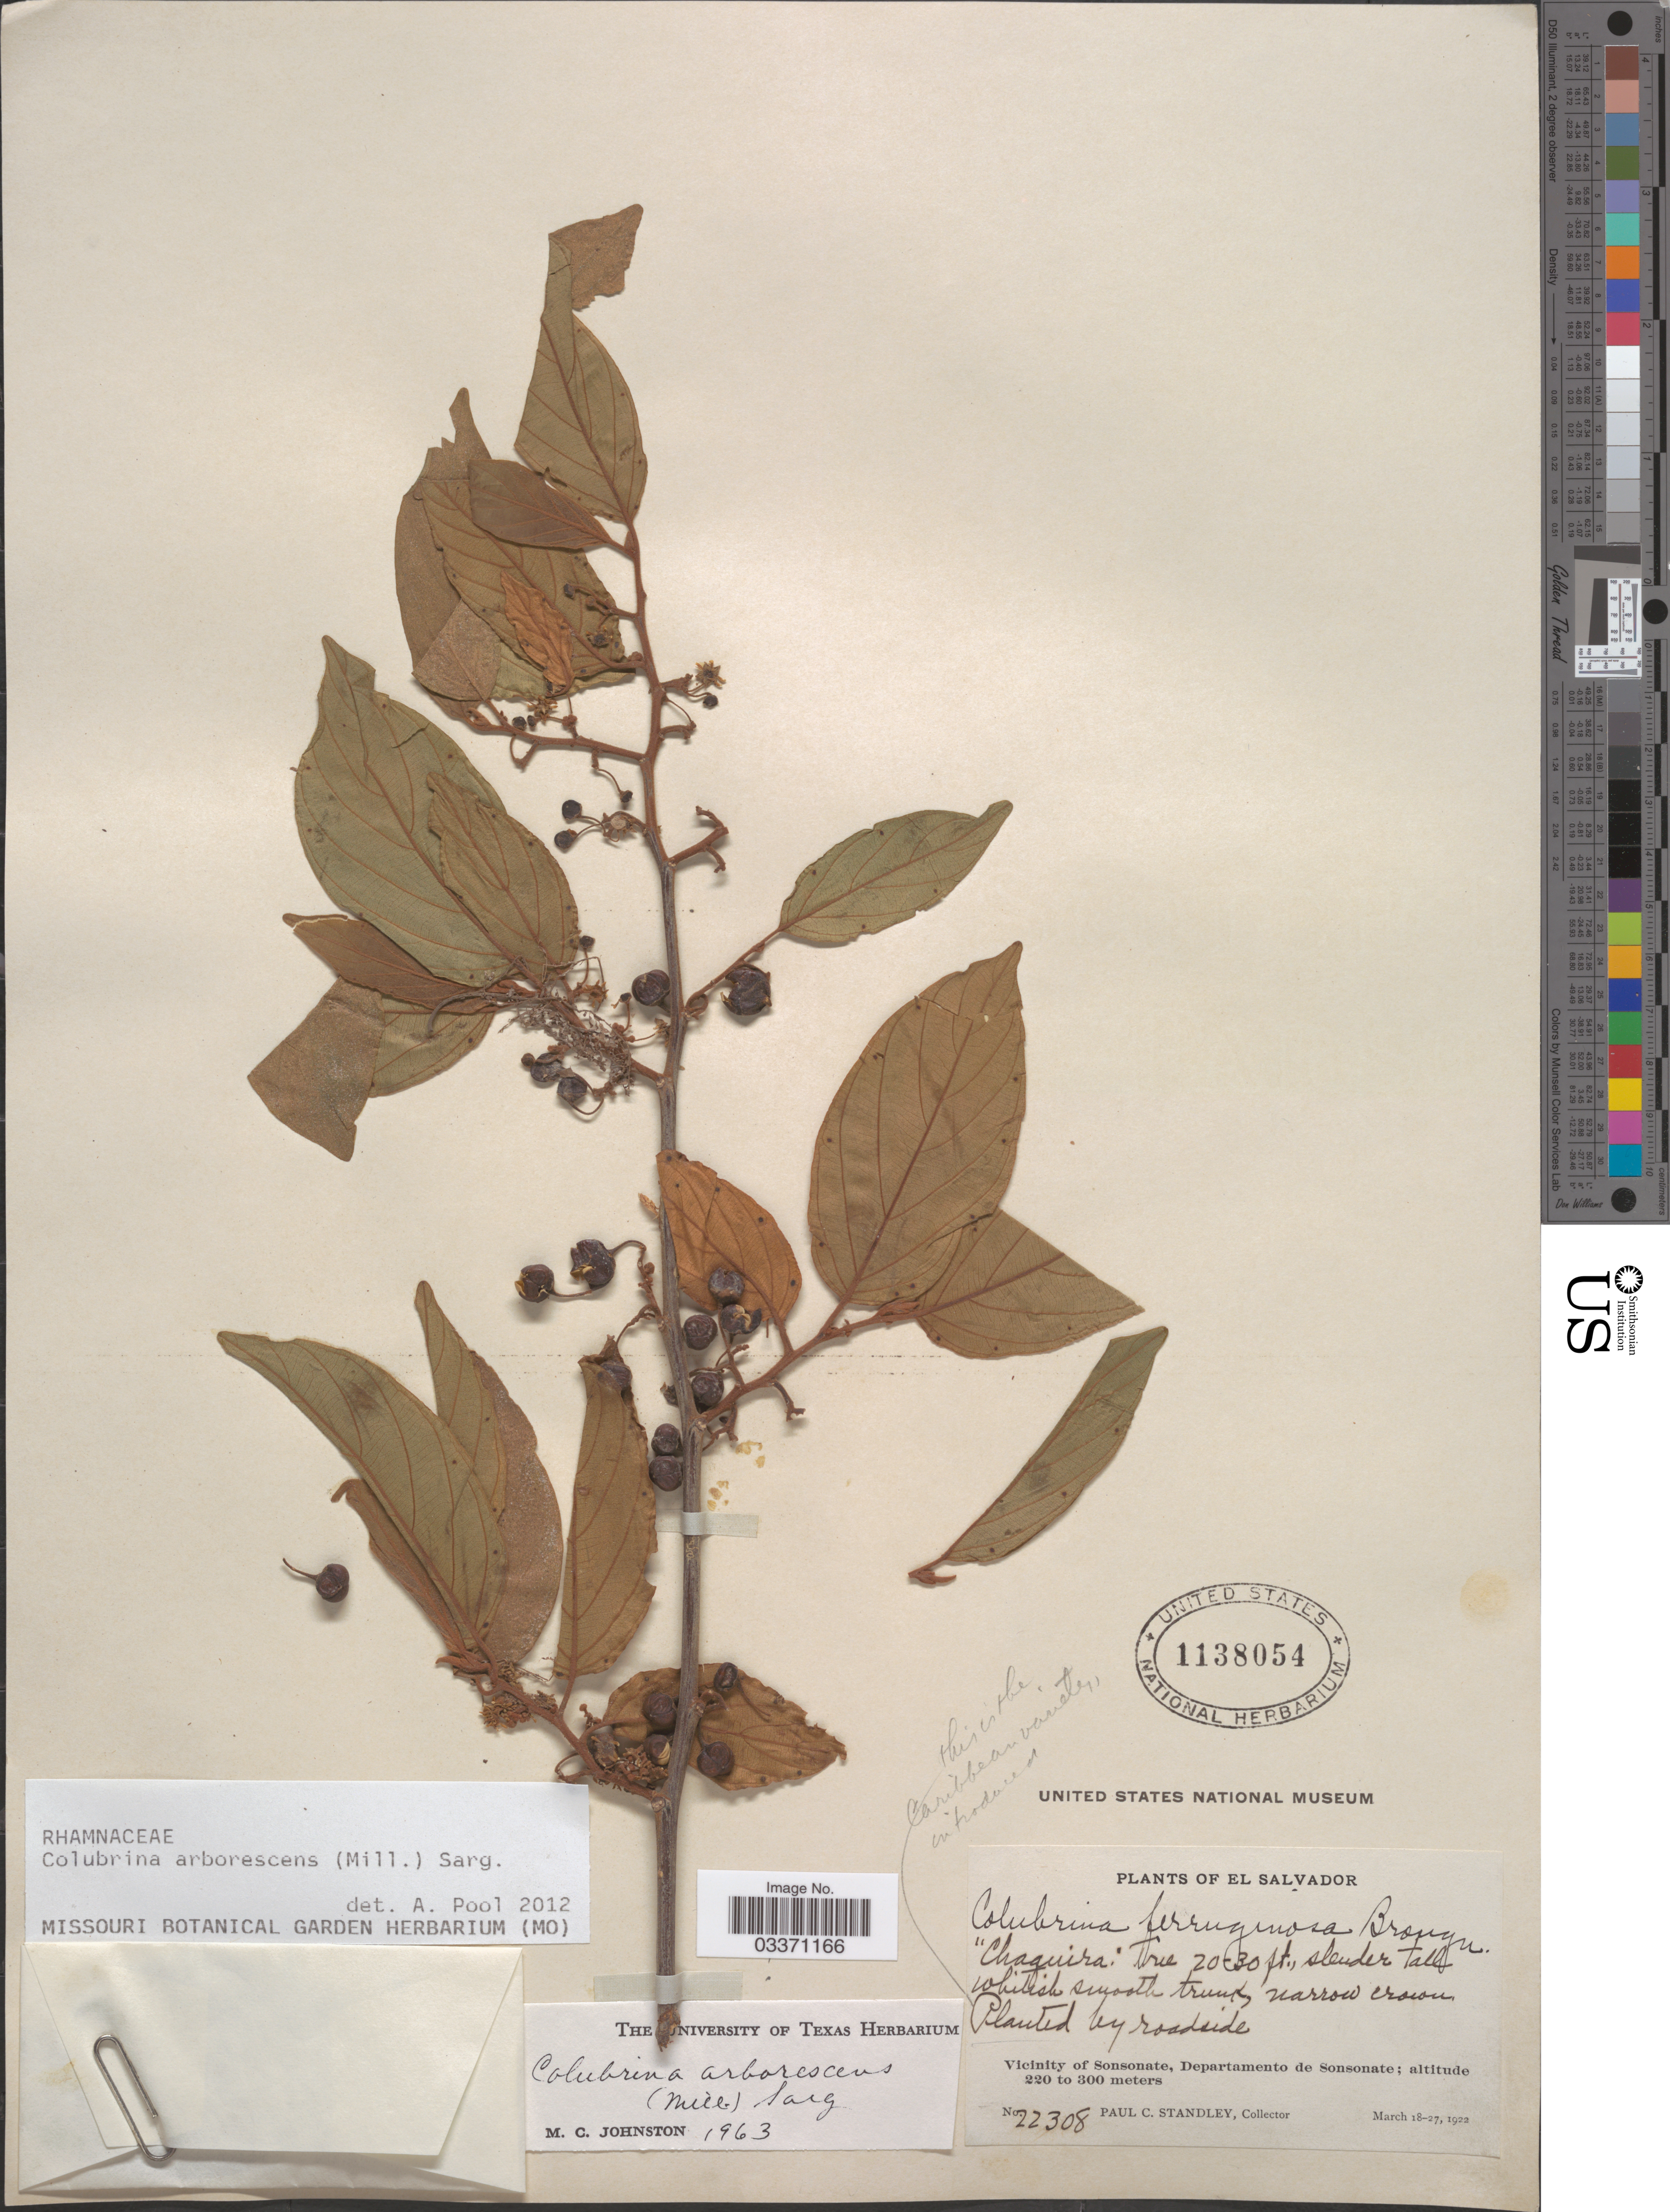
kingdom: Plantae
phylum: Tracheophyta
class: Magnoliopsida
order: Rosales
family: Rhamnaceae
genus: Colubrina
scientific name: Colubrina arborescens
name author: (Mill.) Sarg.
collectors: P. C. Standley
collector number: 22308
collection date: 1922-03-18/1922-03-27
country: El Salvador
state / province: Sonsonate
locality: Vicinity of Sonsonate, Departamento de Sonsonate.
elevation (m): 220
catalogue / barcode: US 1138054